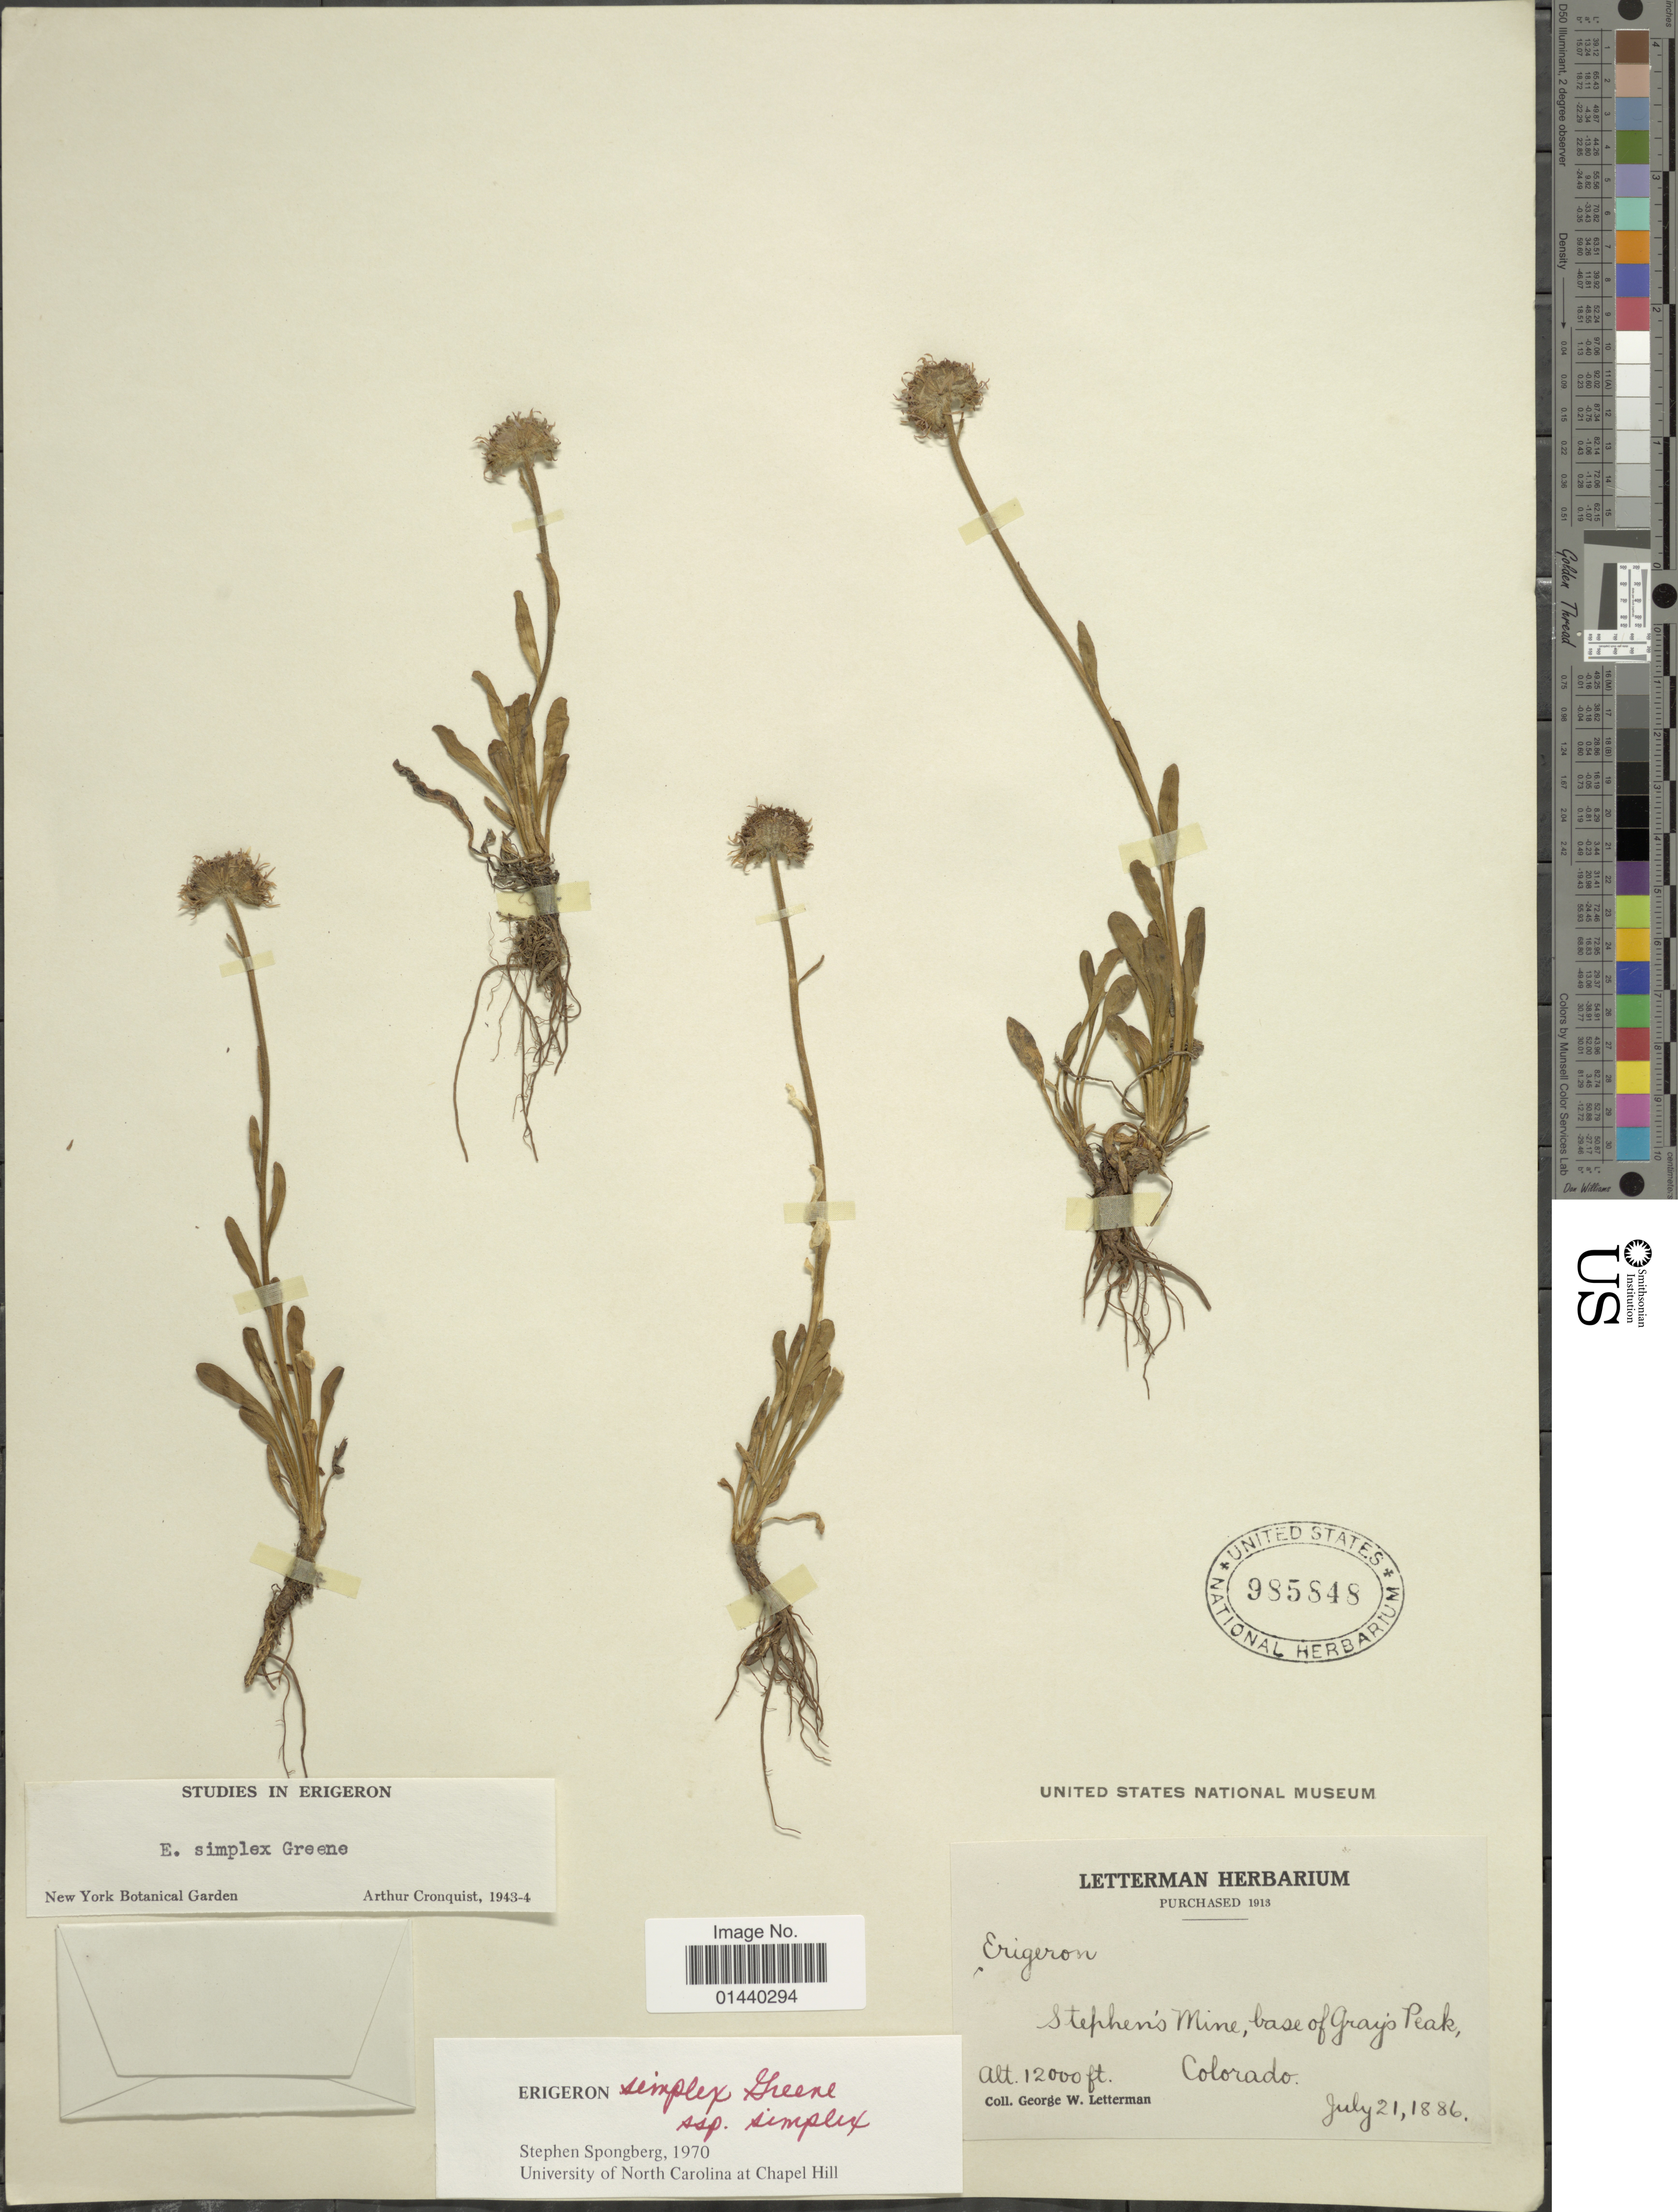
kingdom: Plantae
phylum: Tracheophyta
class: Magnoliopsida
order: Asterales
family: Asteraceae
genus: Erigeron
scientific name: Erigeron simplex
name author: Greene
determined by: Cronquist, A. J.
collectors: G. W. Letterman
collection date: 1886-07-21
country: United States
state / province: Colorado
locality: Stephen's Mine, base of Gray's Peak.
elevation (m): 3658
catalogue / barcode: US 985848